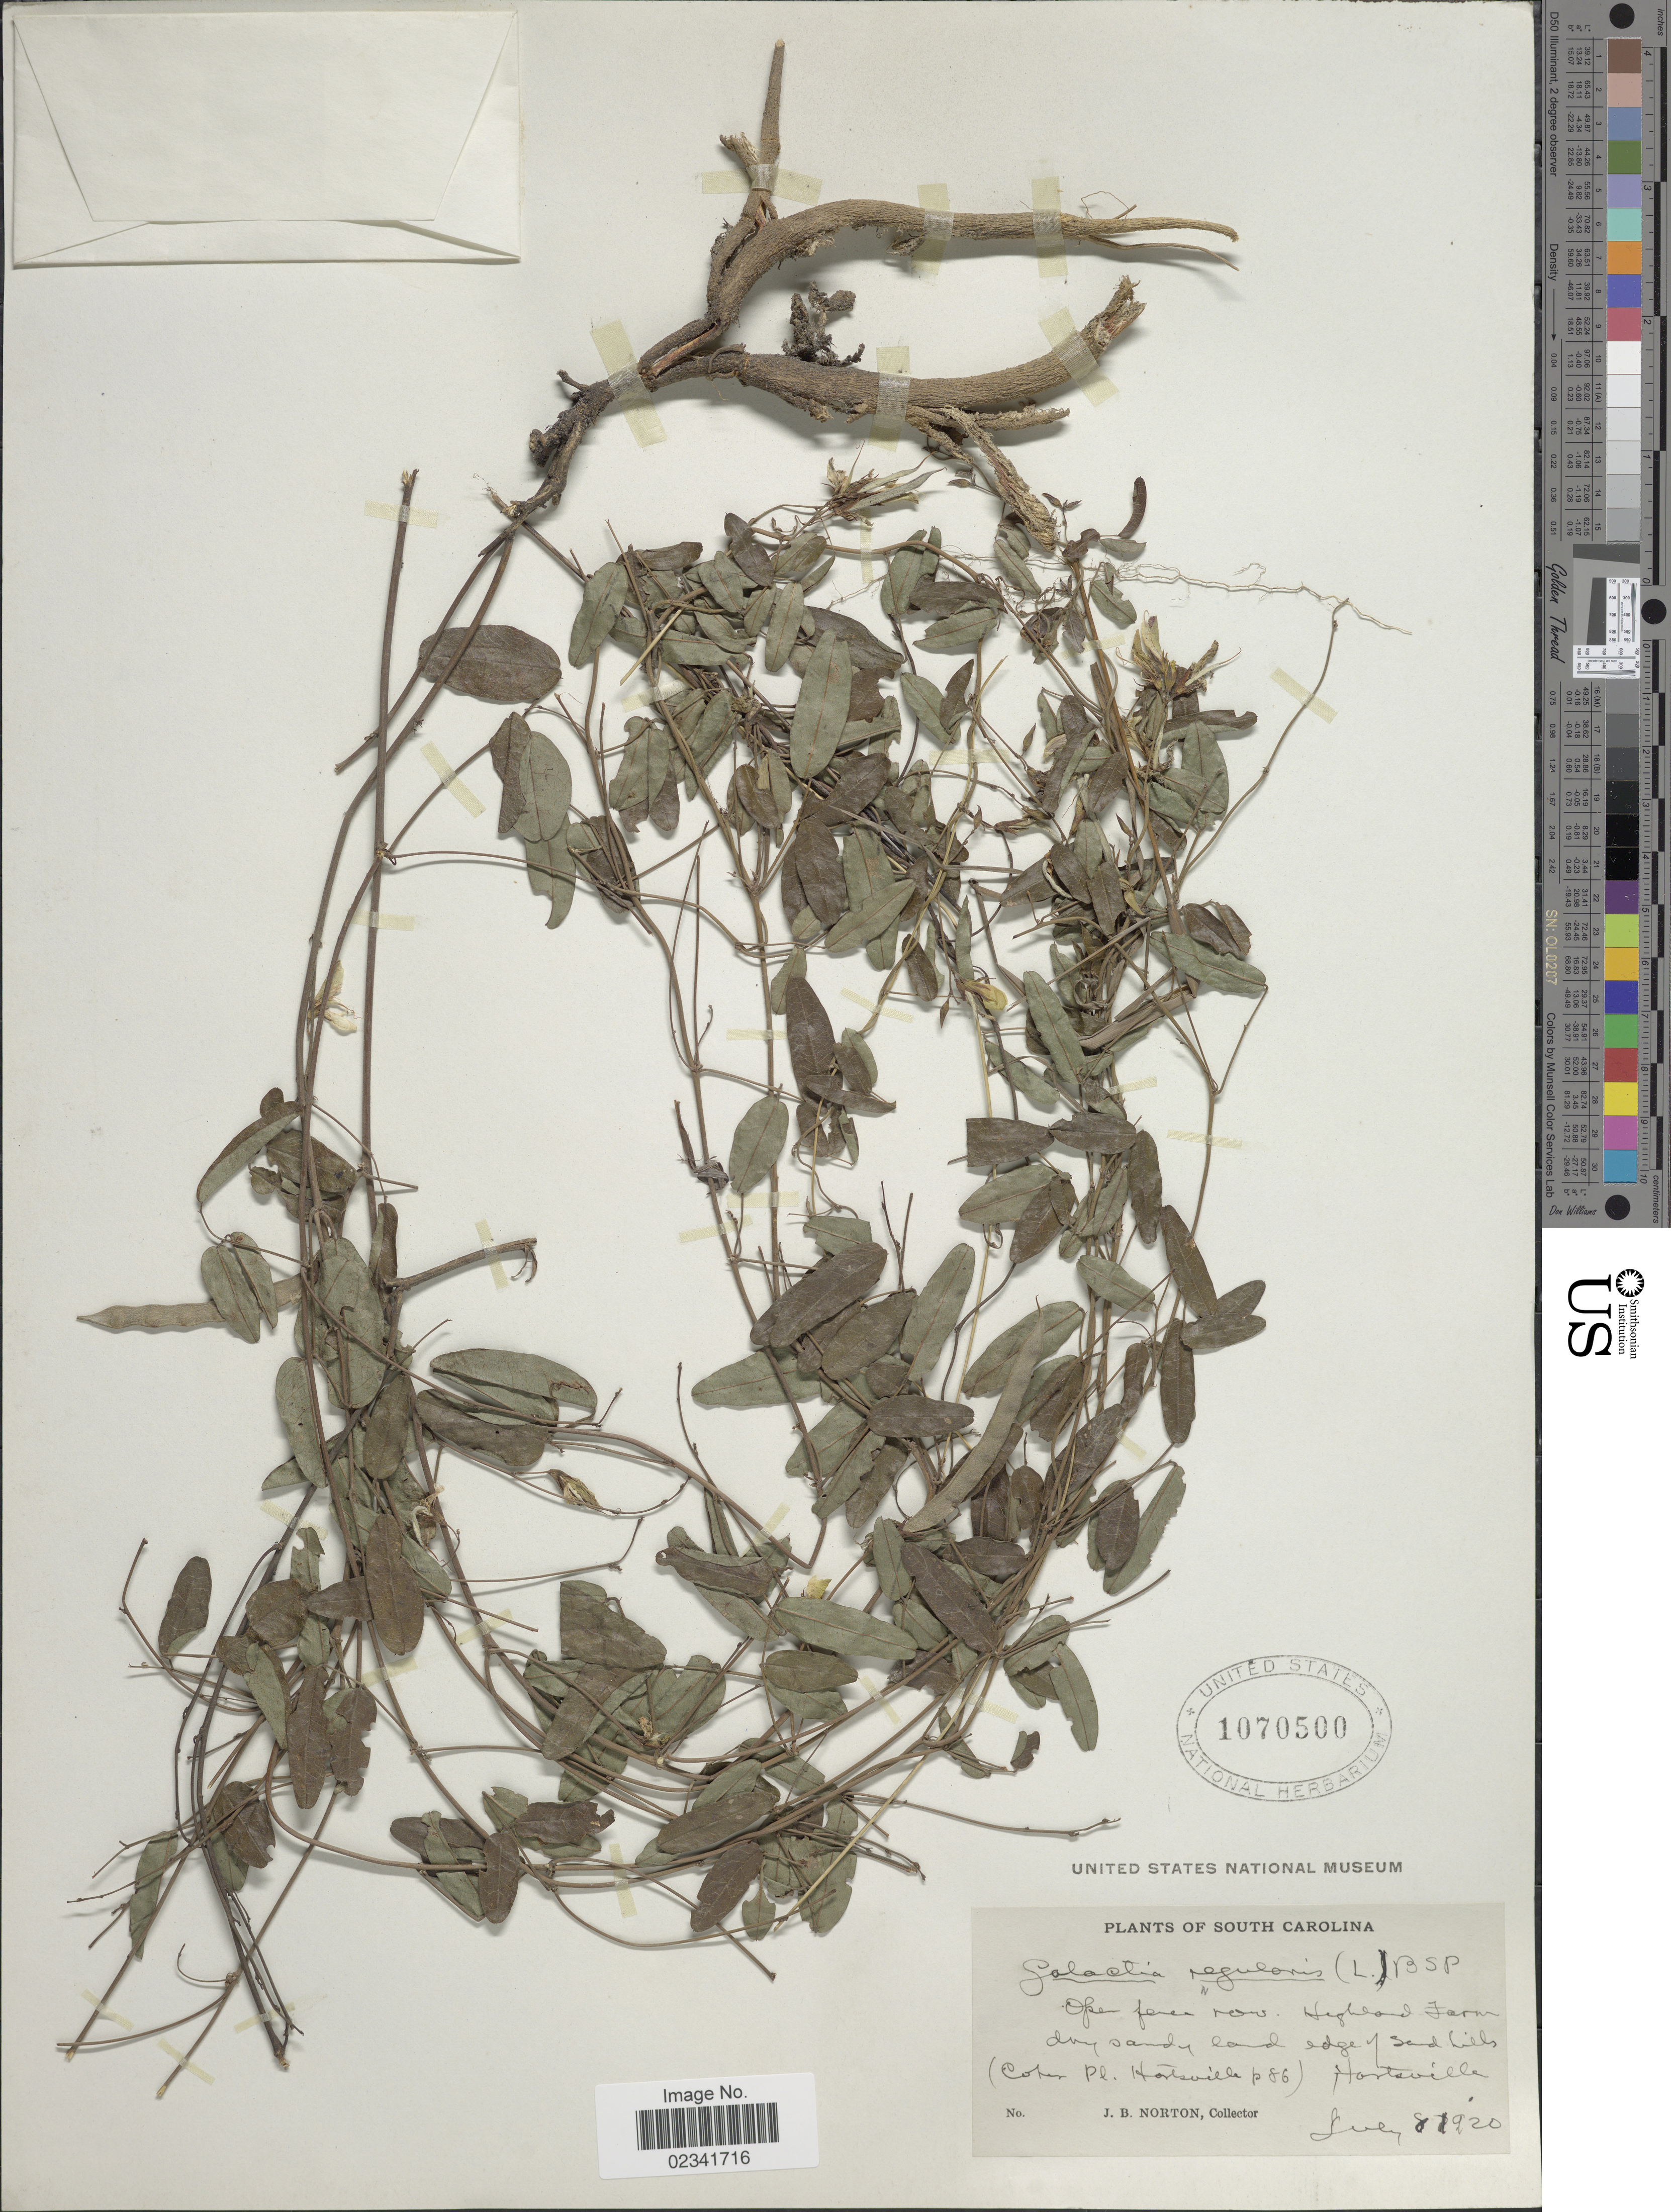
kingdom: Plantae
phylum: Tracheophyta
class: Magnoliopsida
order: Fabales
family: Fabaceae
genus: Galactia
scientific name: Galactia regularis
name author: (L.) Britton, Stearns & Poggenb.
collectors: J. B. Norton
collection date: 1920-07-08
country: United States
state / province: South Carolina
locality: Highland Farm, Hartsville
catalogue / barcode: US 1070500